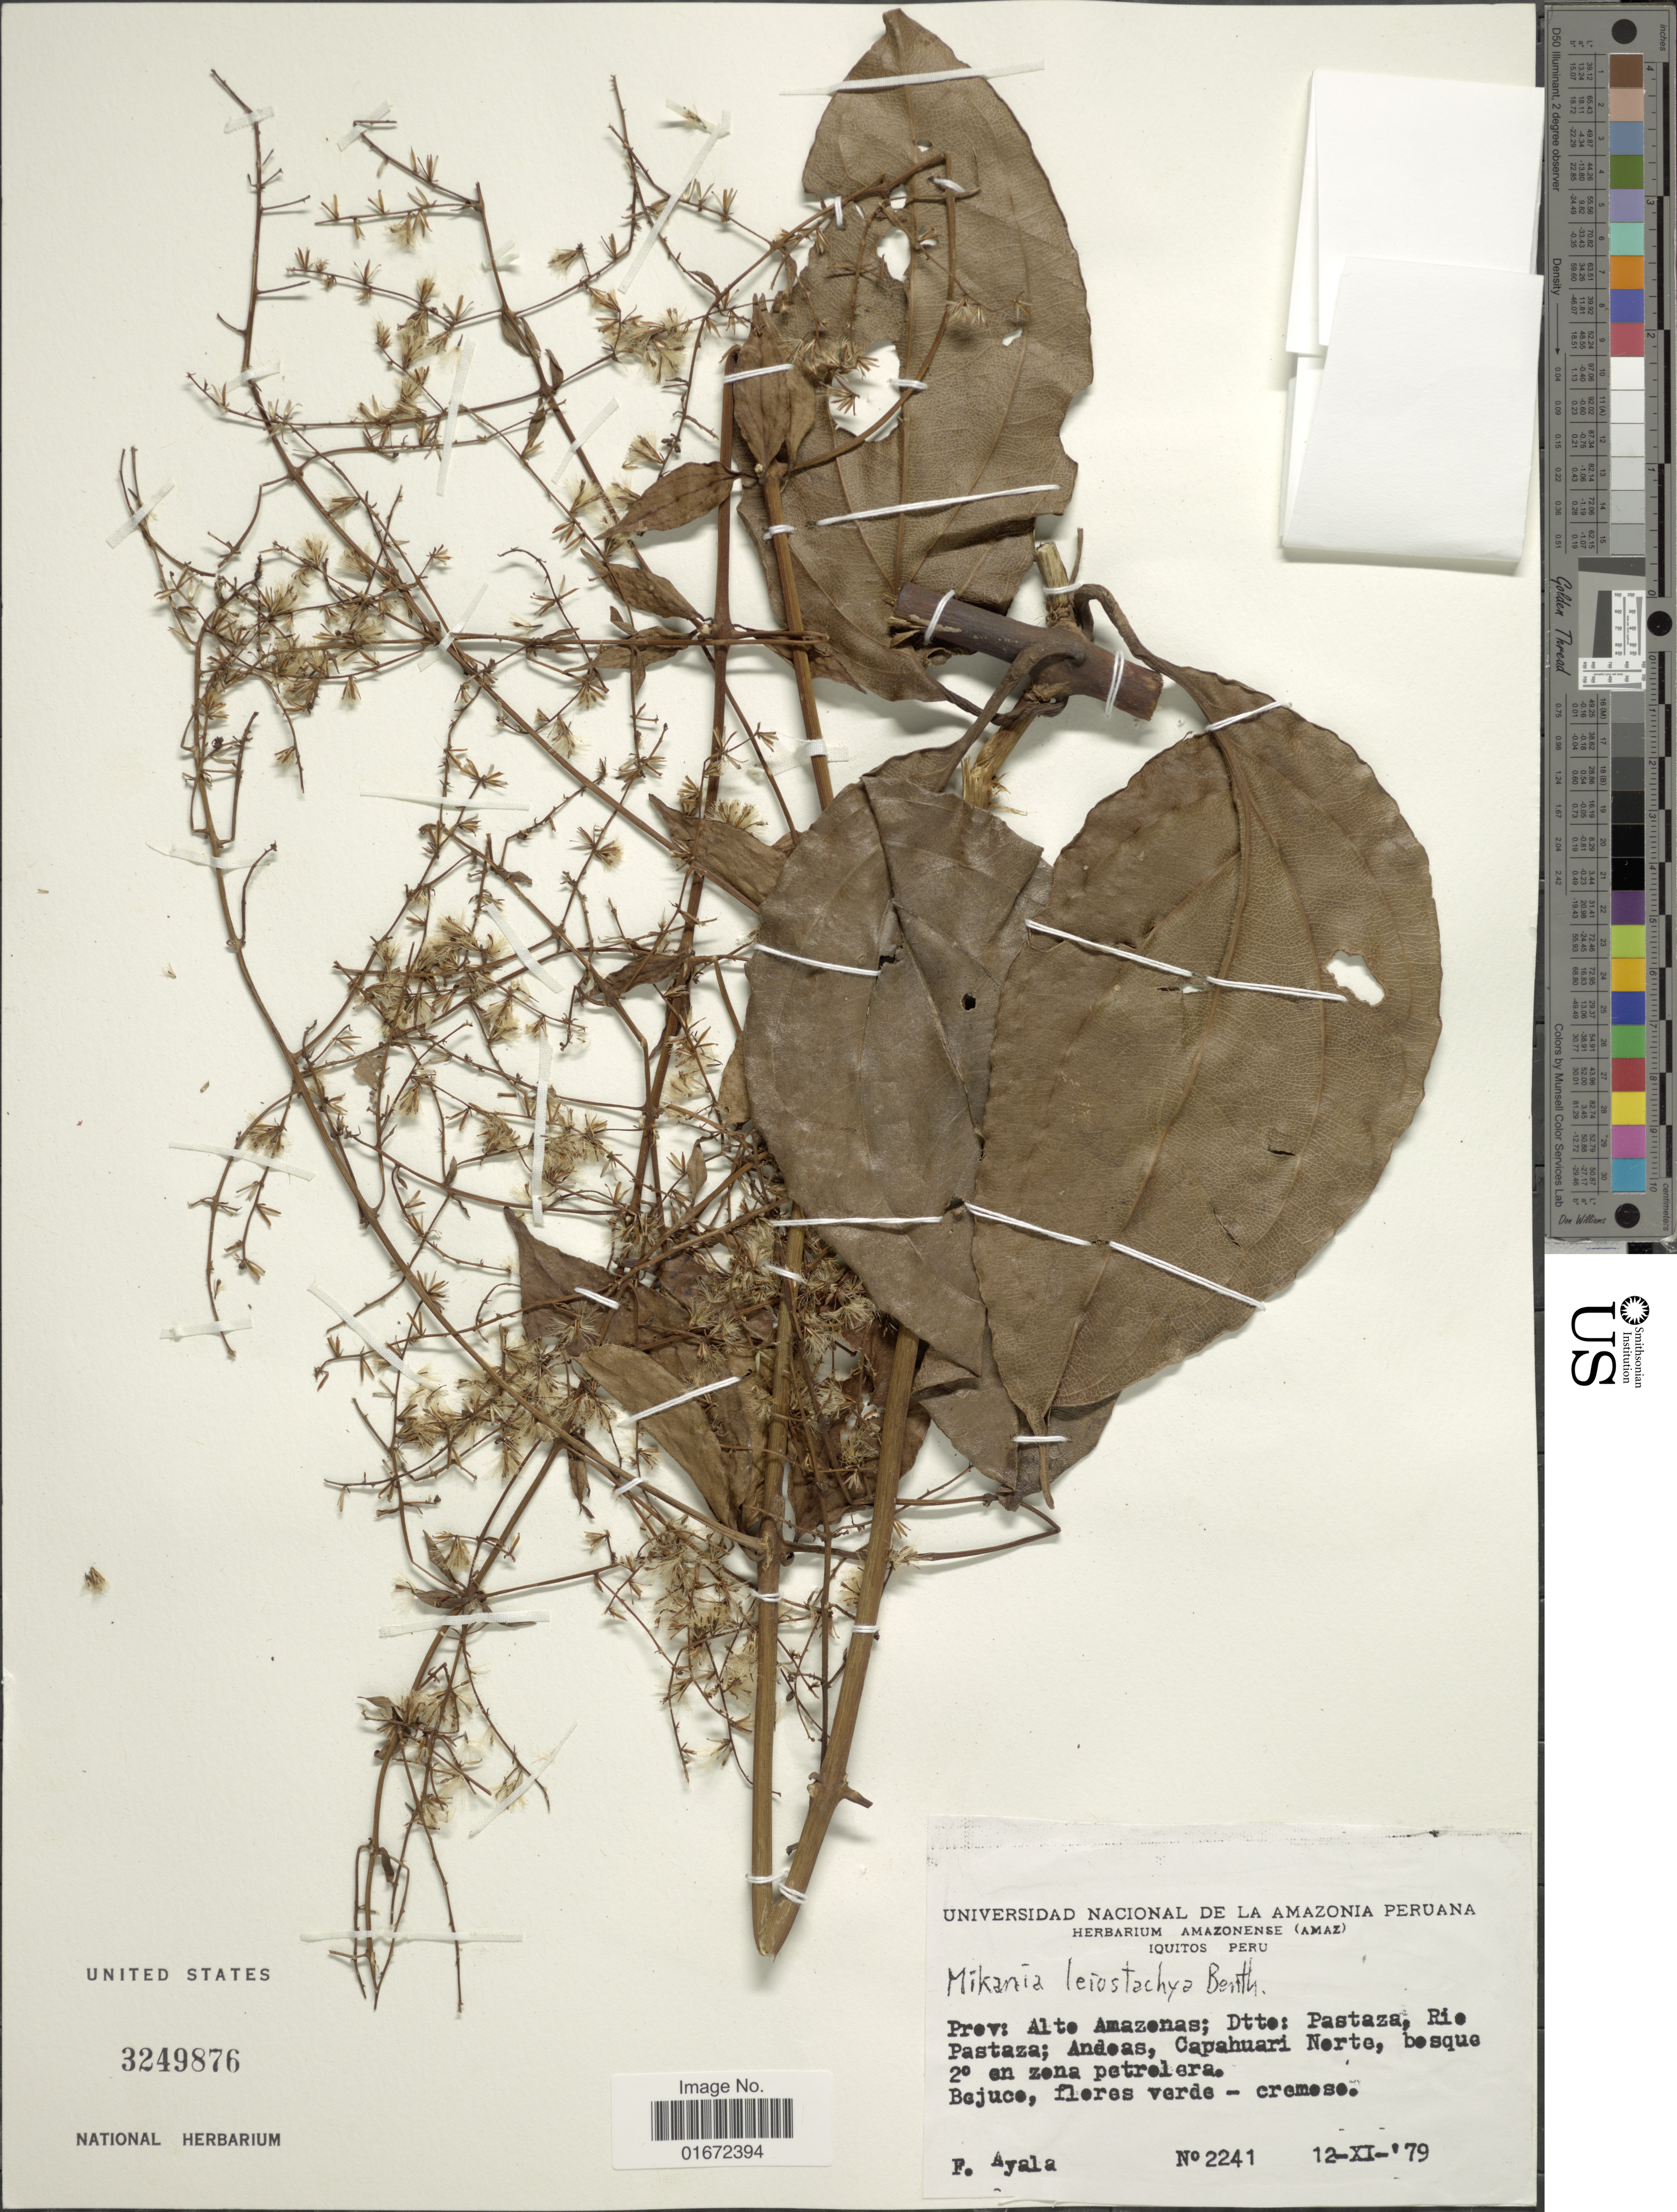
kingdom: Plantae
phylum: Tracheophyta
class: Magnoliopsida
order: Asterales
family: Asteraceae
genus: Mikania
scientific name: Mikania leiostachya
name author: Benth.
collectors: F. Ayala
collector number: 2241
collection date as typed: Transcribed d/m/y: 12/11/79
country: Ecuador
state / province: Pastaza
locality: Prov: Alto Amazonas; Dtto: Pastaza, Rio Pastaza; Andoas, Capahuari Norte, bosque 2° en zona petrolera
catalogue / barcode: US 3249876